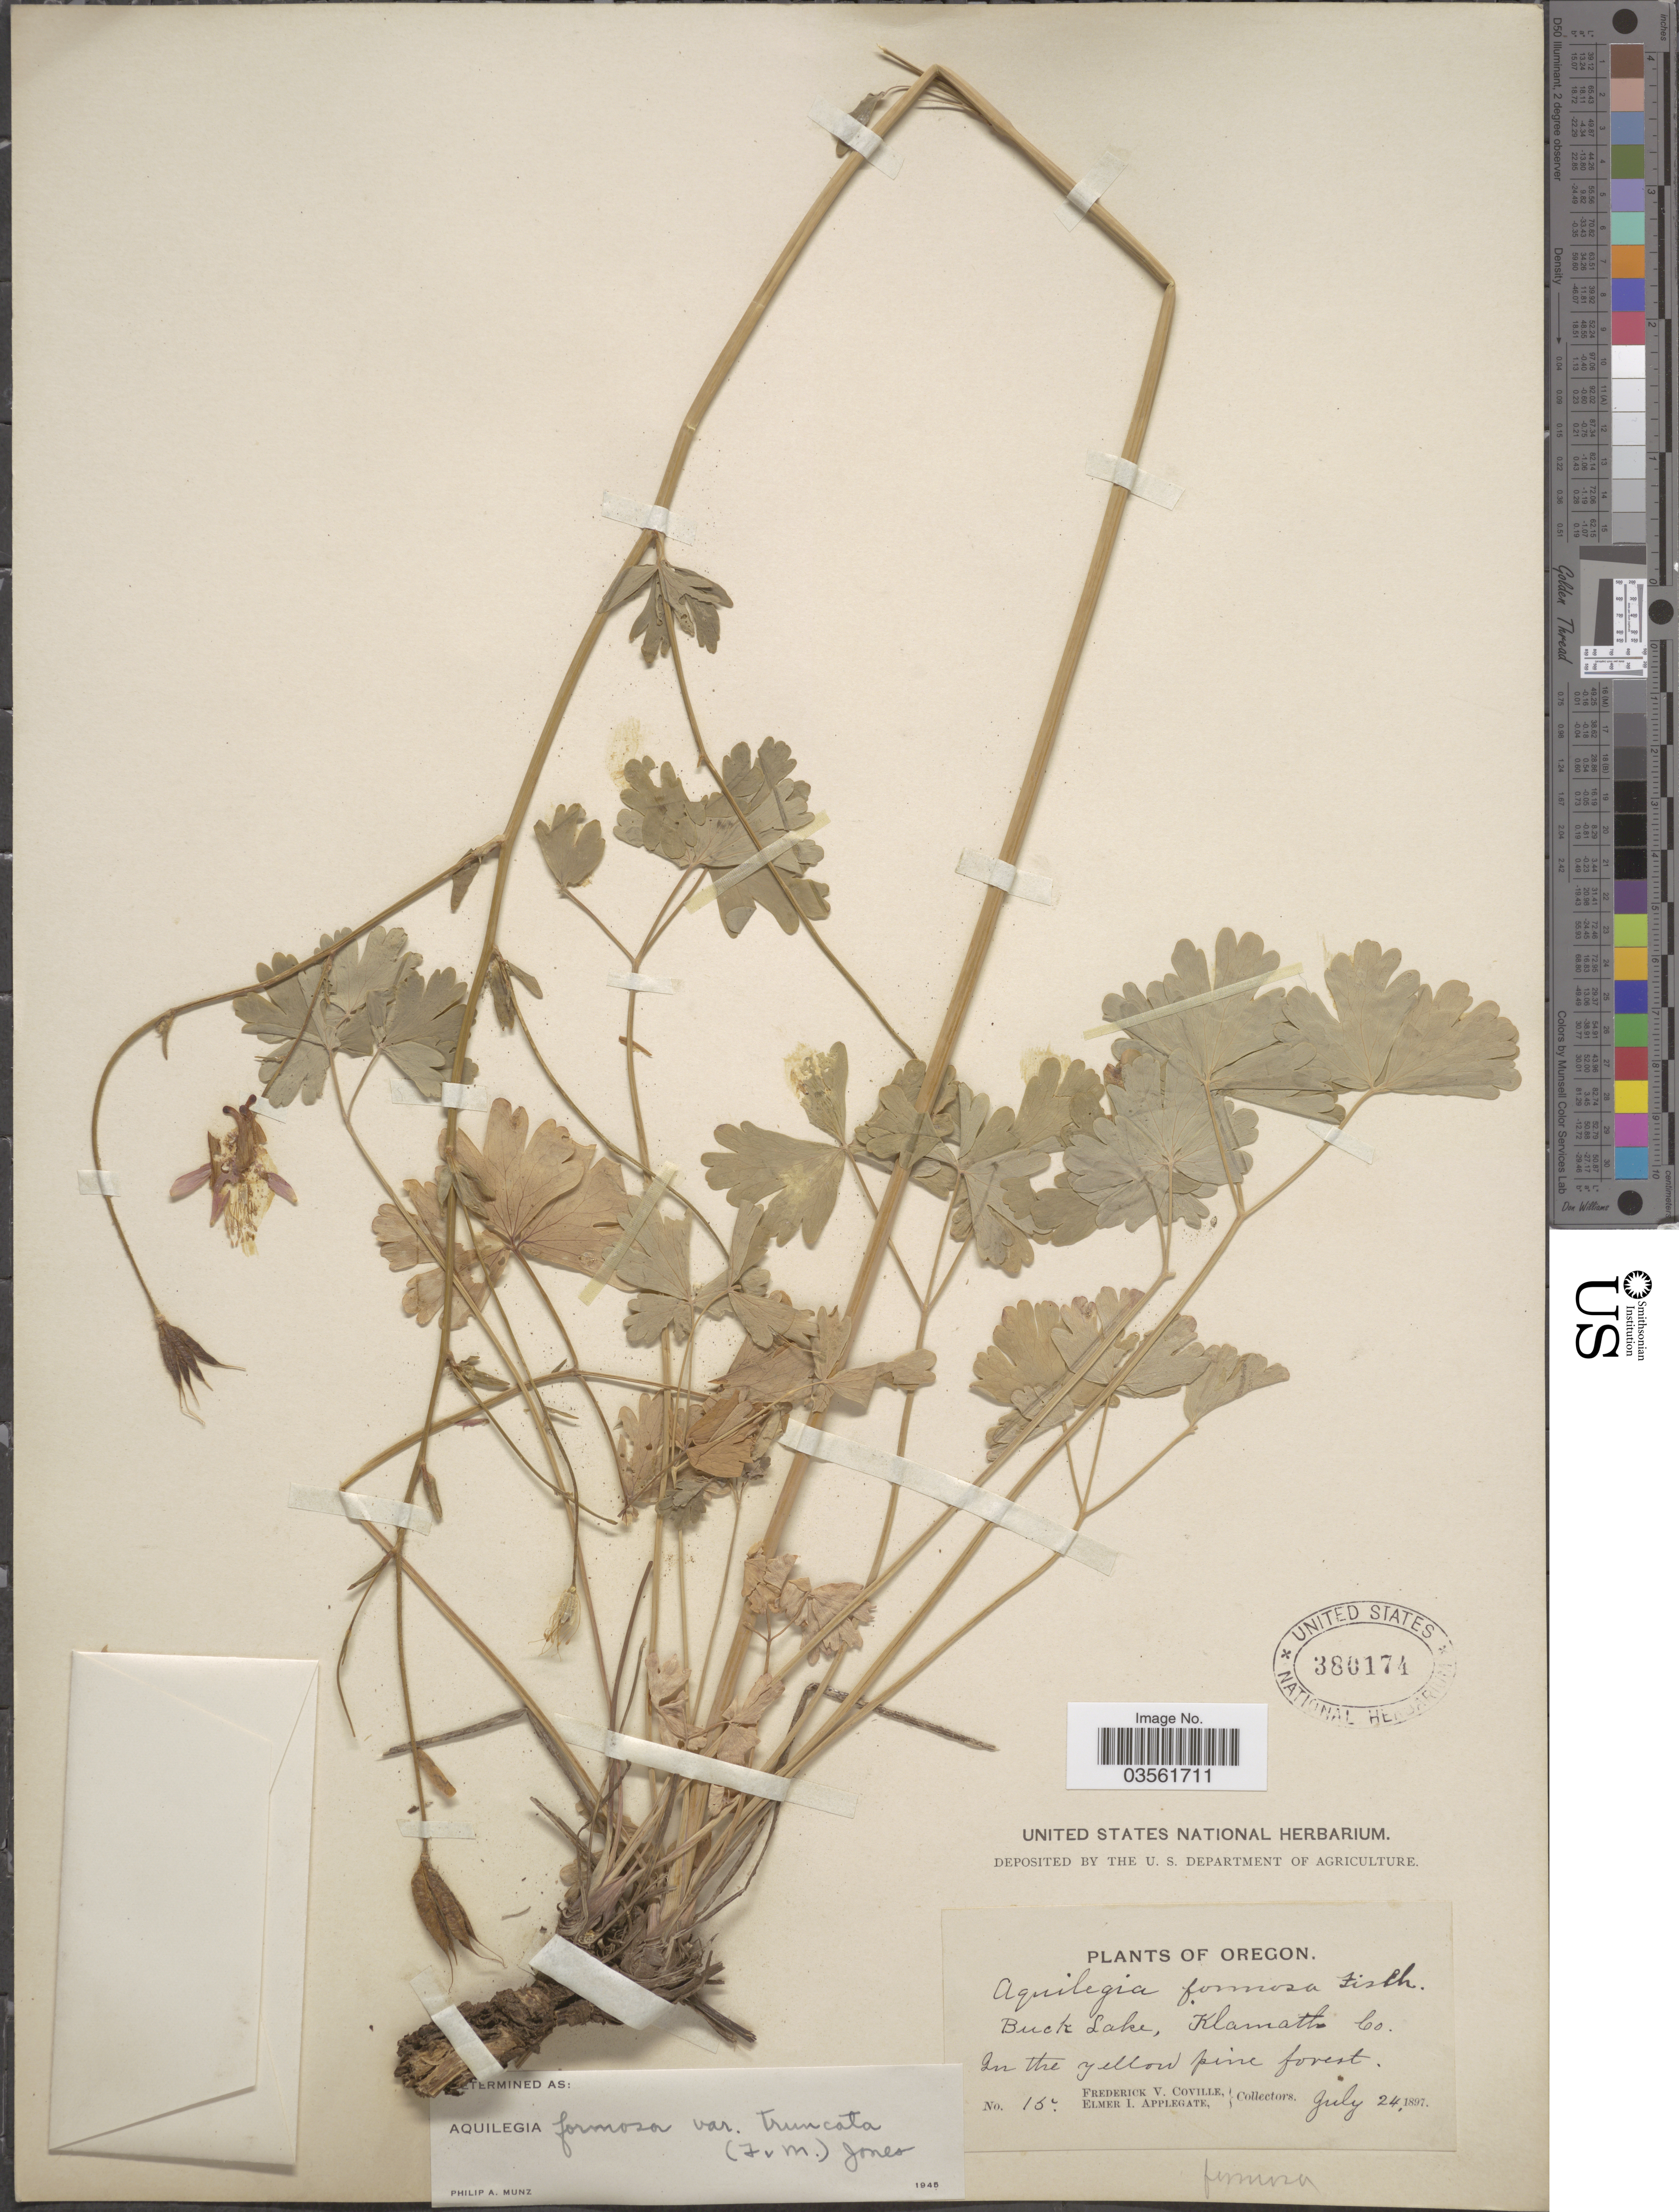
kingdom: Plantae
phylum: Tracheophyta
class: Magnoliopsida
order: Ranunculales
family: Ranunculaceae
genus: Aquilegia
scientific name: Aquilegia formosa var. truncata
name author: M.E. Jones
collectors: F. V. Coville & E. I. Applegate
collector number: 15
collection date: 1897-07-24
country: United States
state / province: Oregon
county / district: Klamath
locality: Buck Lake, Klamath Co.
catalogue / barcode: US 380174